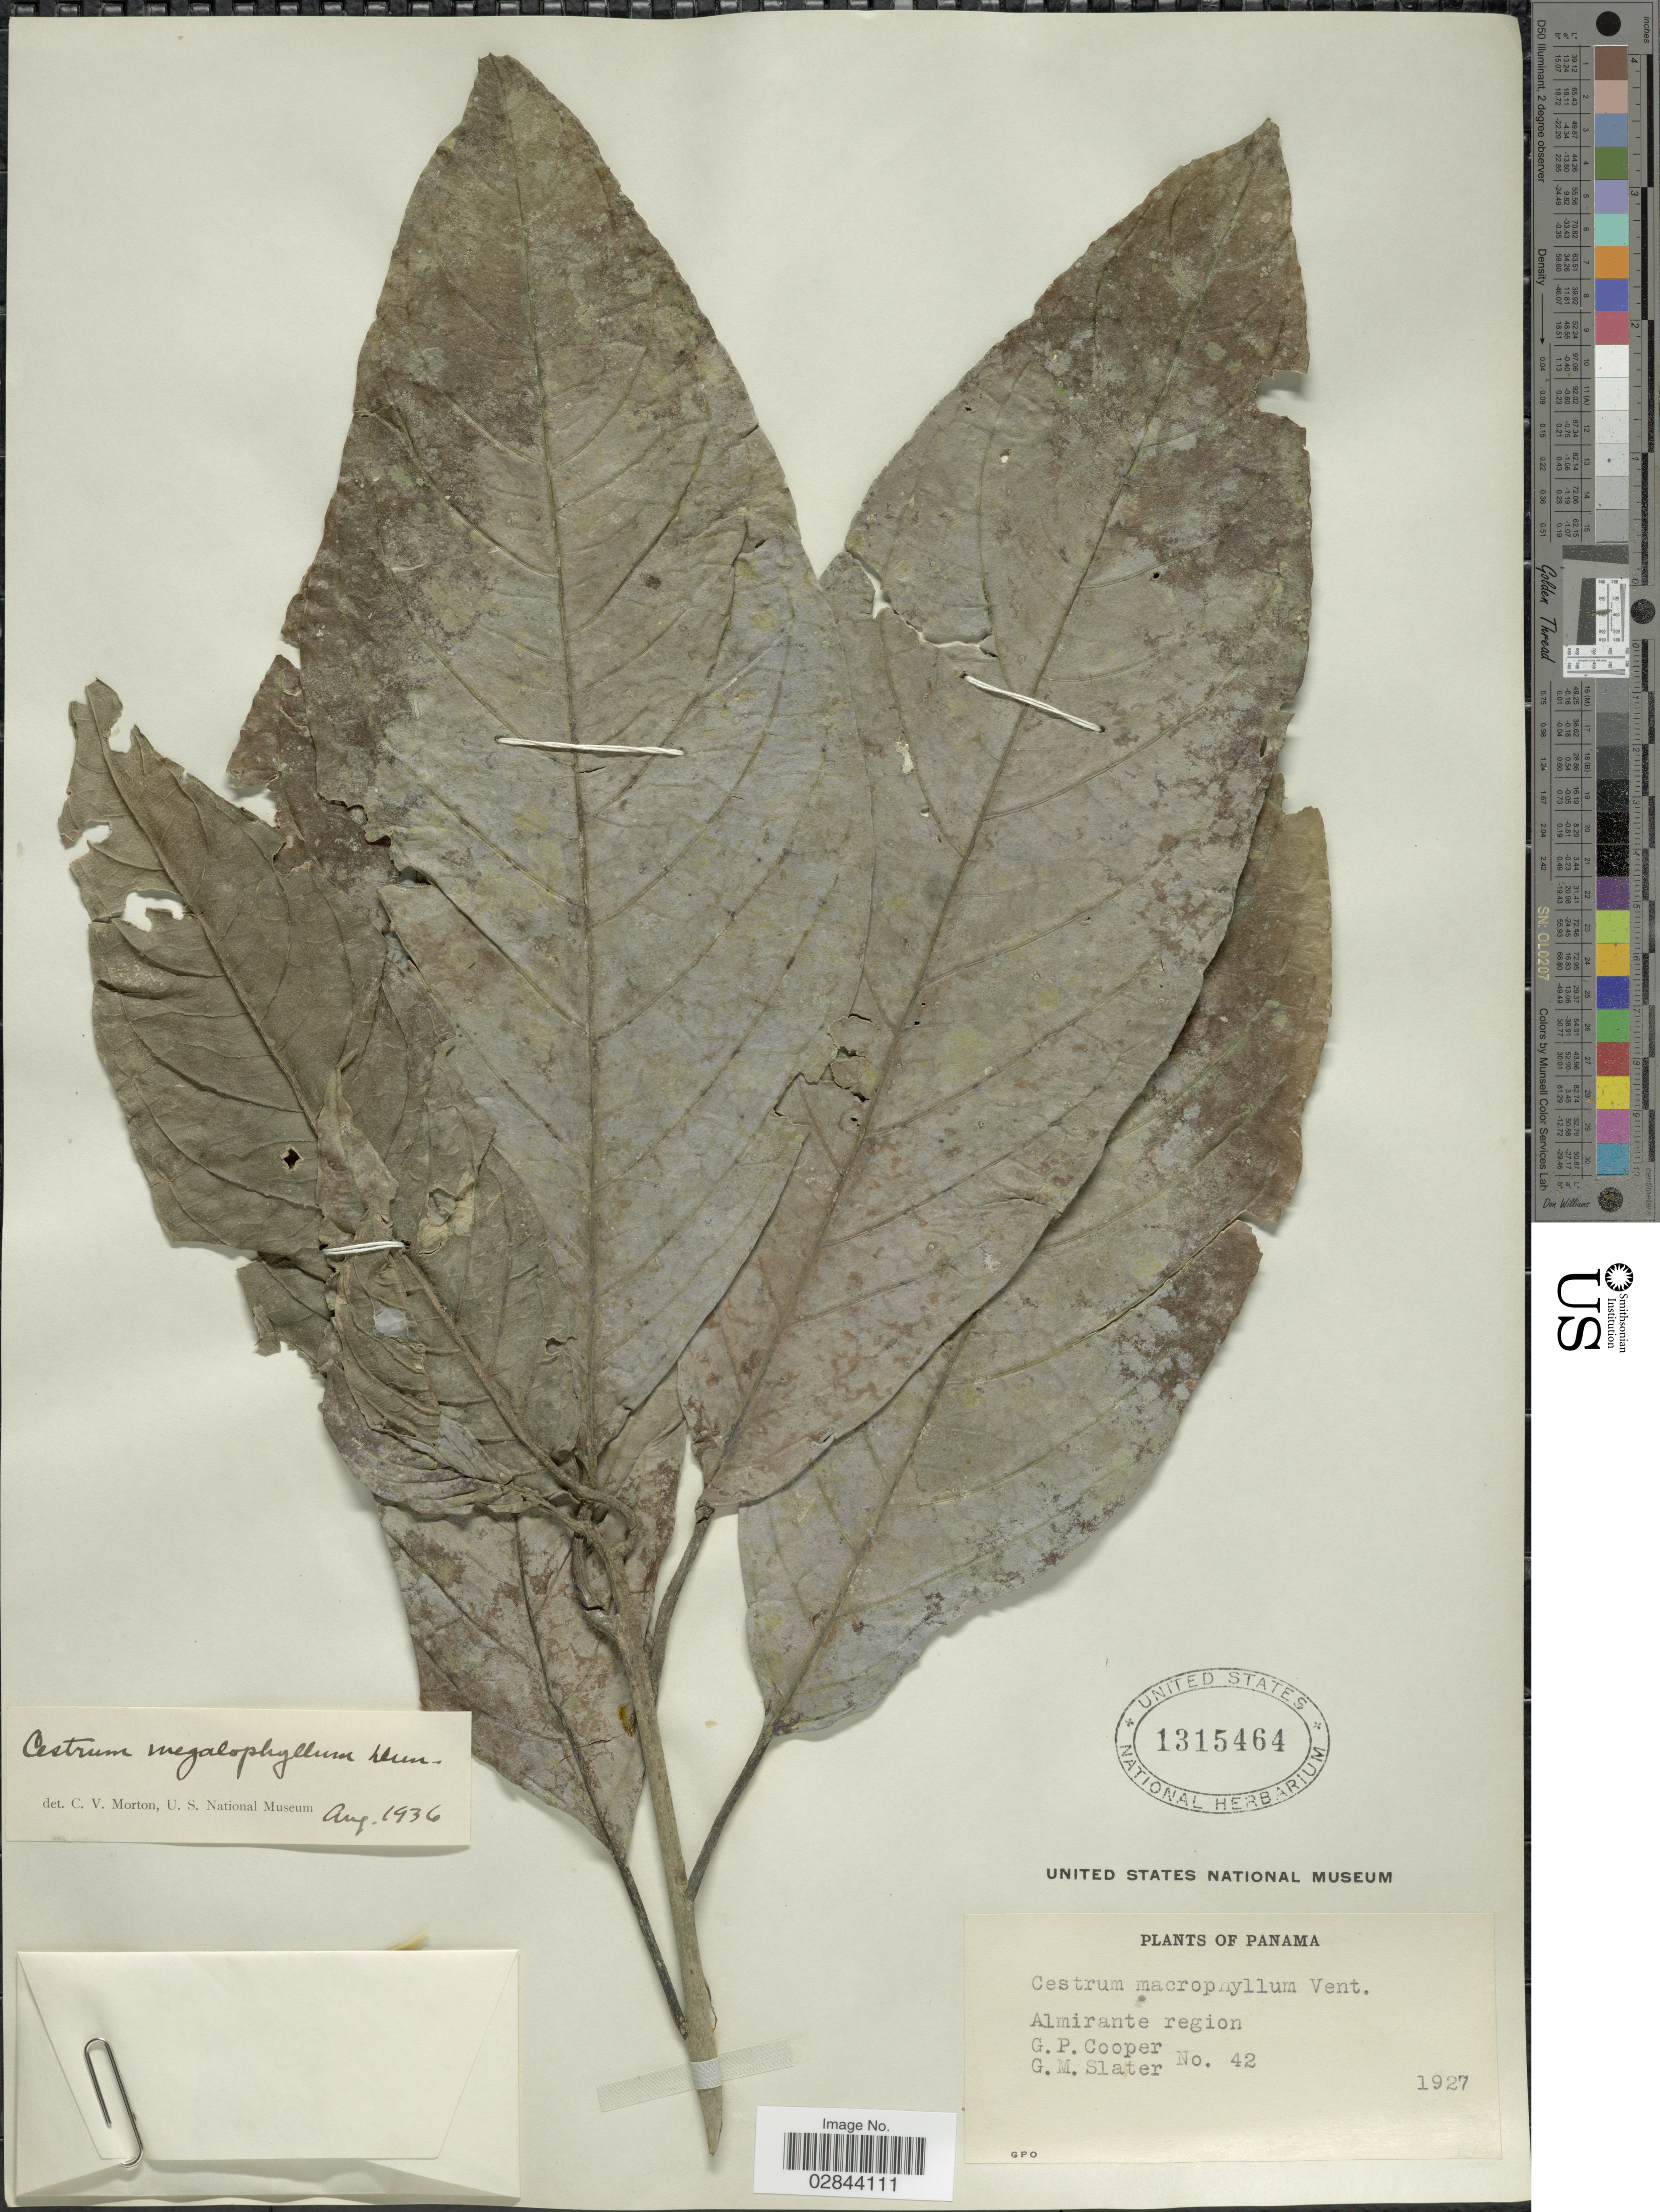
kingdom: Plantae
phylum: Tracheophyta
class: Magnoliopsida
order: Solanales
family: Solanaceae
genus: Cestrum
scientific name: Cestrum schlechtendahlii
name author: G. Don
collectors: G. Cooper & G. Slater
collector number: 42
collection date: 1927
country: Panama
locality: Almirante region.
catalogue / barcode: US 1315464